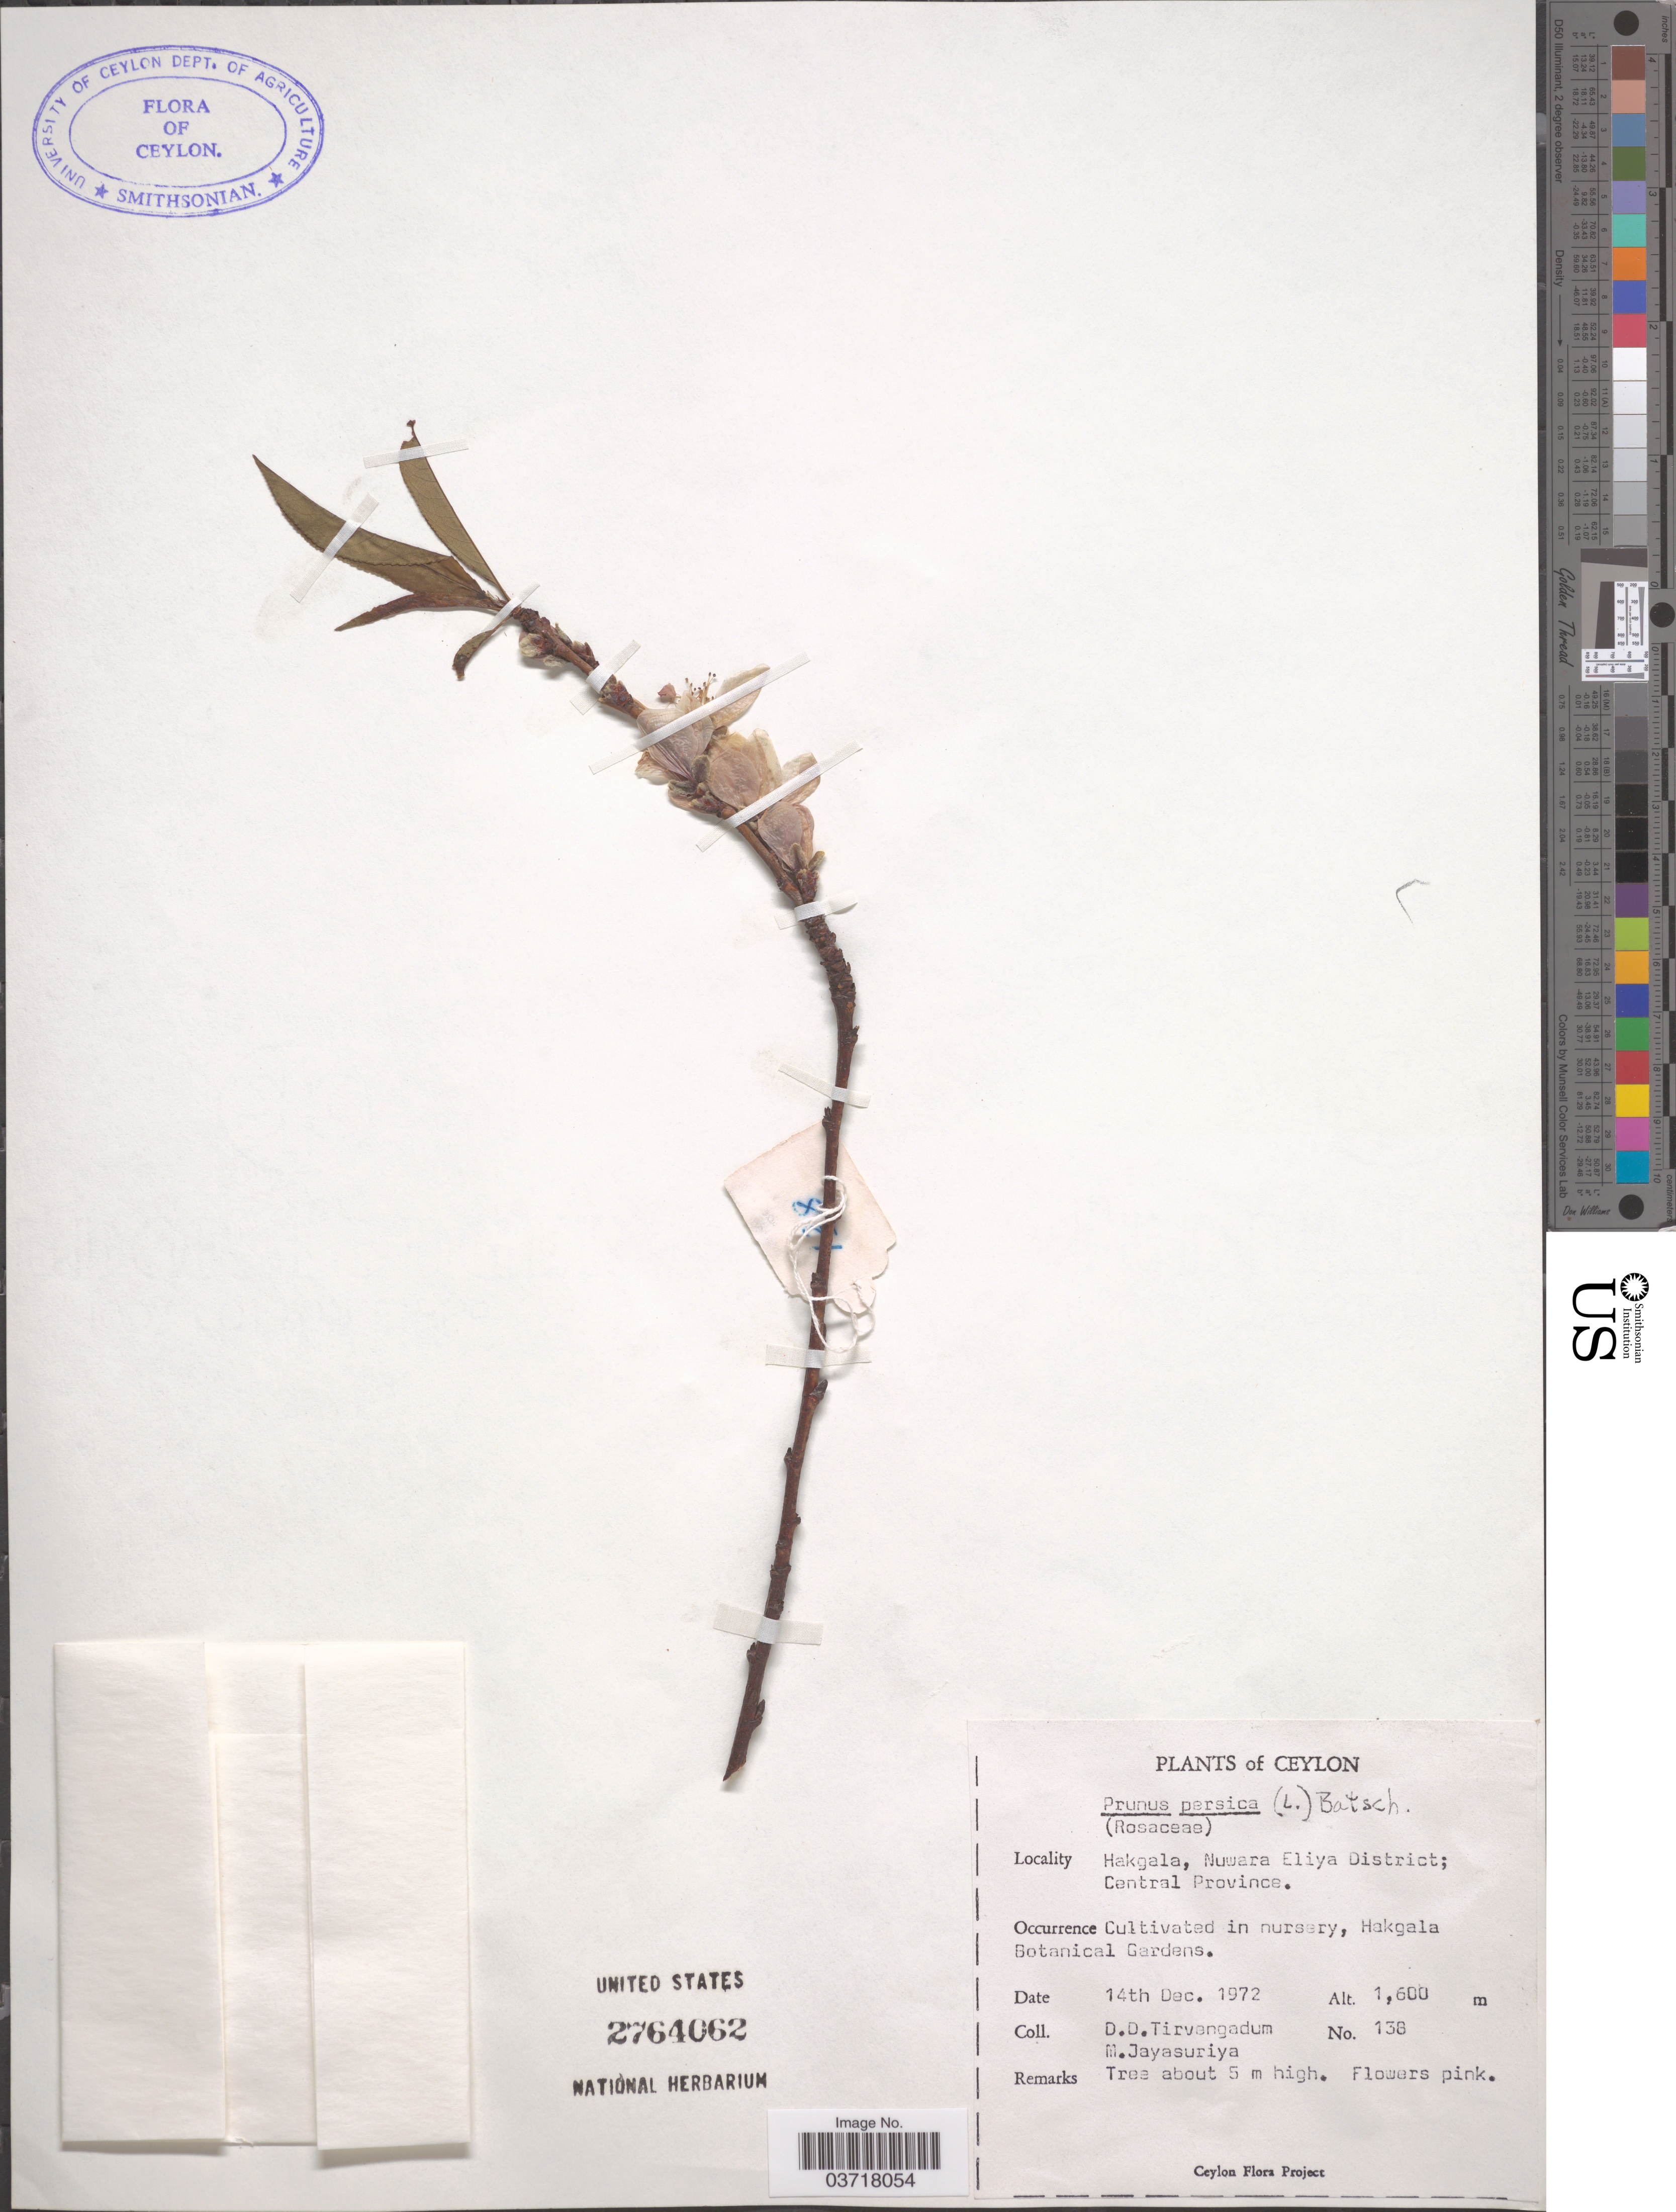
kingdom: Plantae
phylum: Tracheophyta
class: Magnoliopsida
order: Rosales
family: Rosaceae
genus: Prunus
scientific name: Prunus persica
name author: (L.) Batsch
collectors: D. Tirvengadum & M. Jayasuriya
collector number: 138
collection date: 1972-12-14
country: Sri Lanka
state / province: Central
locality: Ceylon. Hakgala, Nuwara Eliya District. Cultivated in nursery, Hakgala Botanical Gardens.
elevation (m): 1600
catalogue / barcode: US 2764062